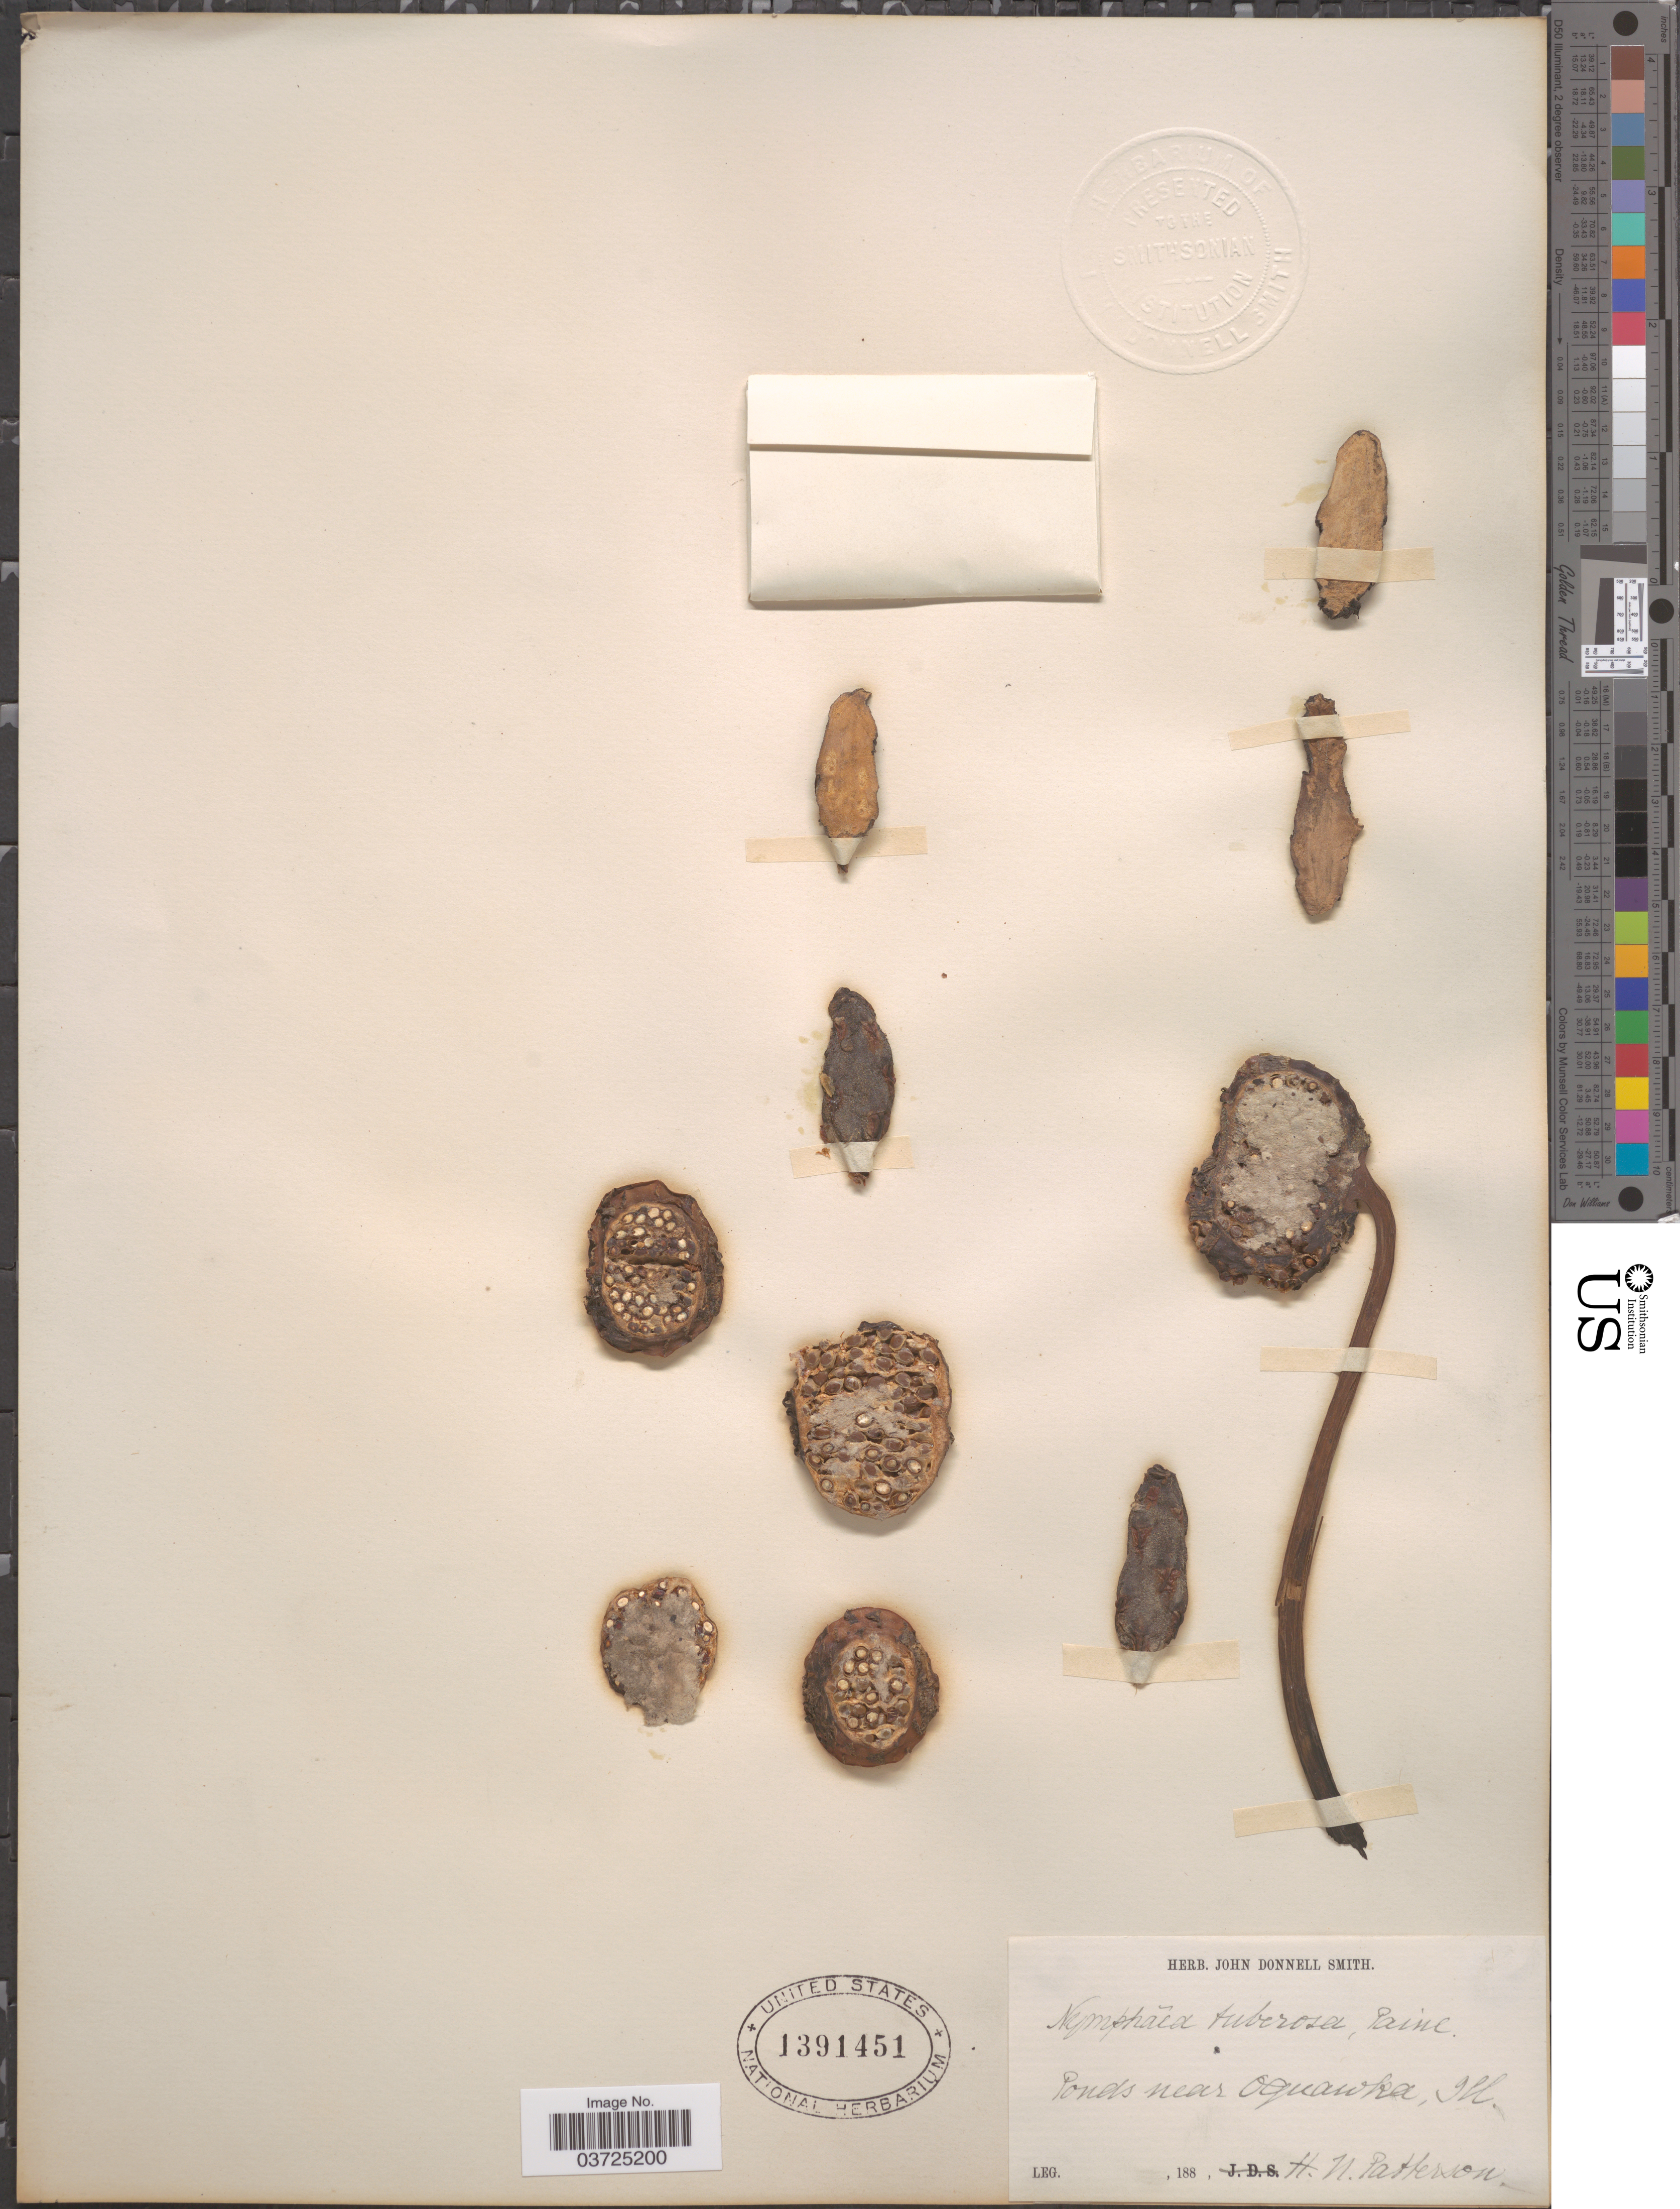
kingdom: Plantae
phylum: Tracheophyta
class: Magnoliopsida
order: Nymphaeales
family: Nymphaeaceae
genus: Nymphaea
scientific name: Nymphaea tuberosa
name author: Paine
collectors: H. N. Patterson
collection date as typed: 188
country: United States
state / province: Illinois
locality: Near Oquawka.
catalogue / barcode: US 1391451